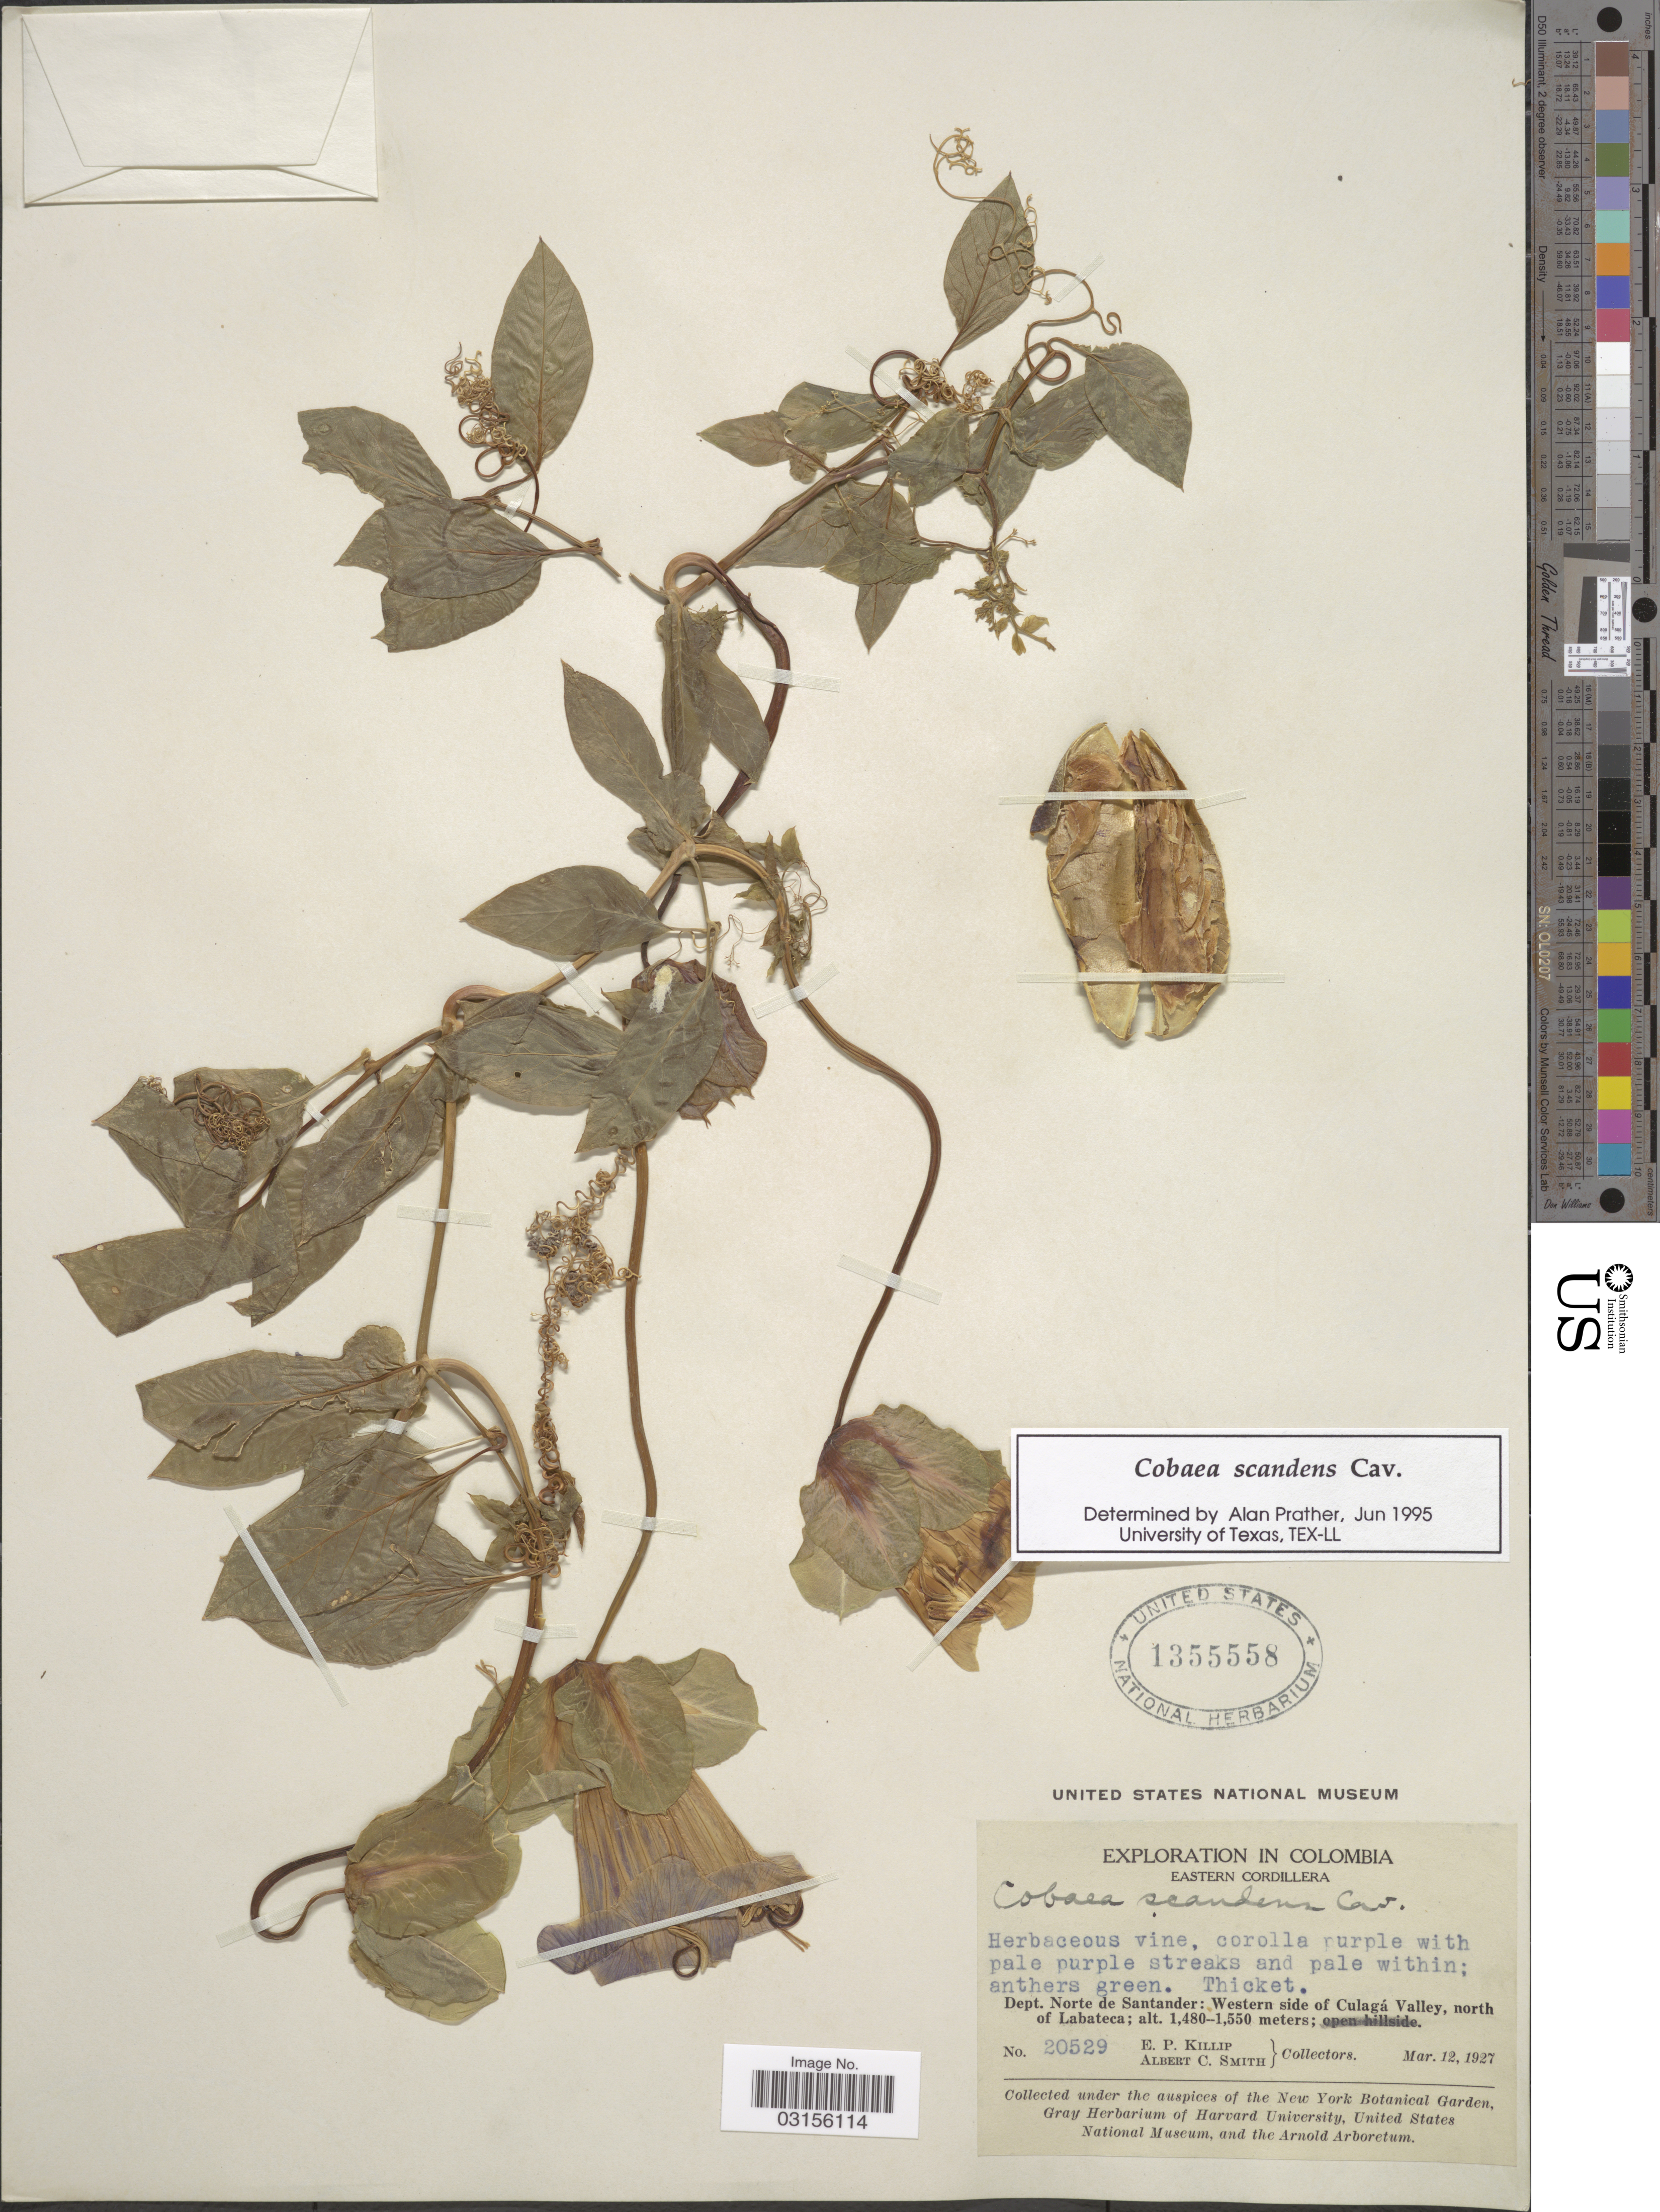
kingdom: Plantae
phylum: Tracheophyta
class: Magnoliopsida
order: Ericales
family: Polemoniaceae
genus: Cobaea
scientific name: Cobaea scandens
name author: Cav.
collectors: E. P. Killip & A. C. Smith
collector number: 20529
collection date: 1927-03-12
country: Colombia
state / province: Norte de Santander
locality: Eastern Cordillera. Dept. Norte de Santander: Western side of Culagá Valley, north of Labateca.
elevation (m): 1480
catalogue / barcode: US 1355558